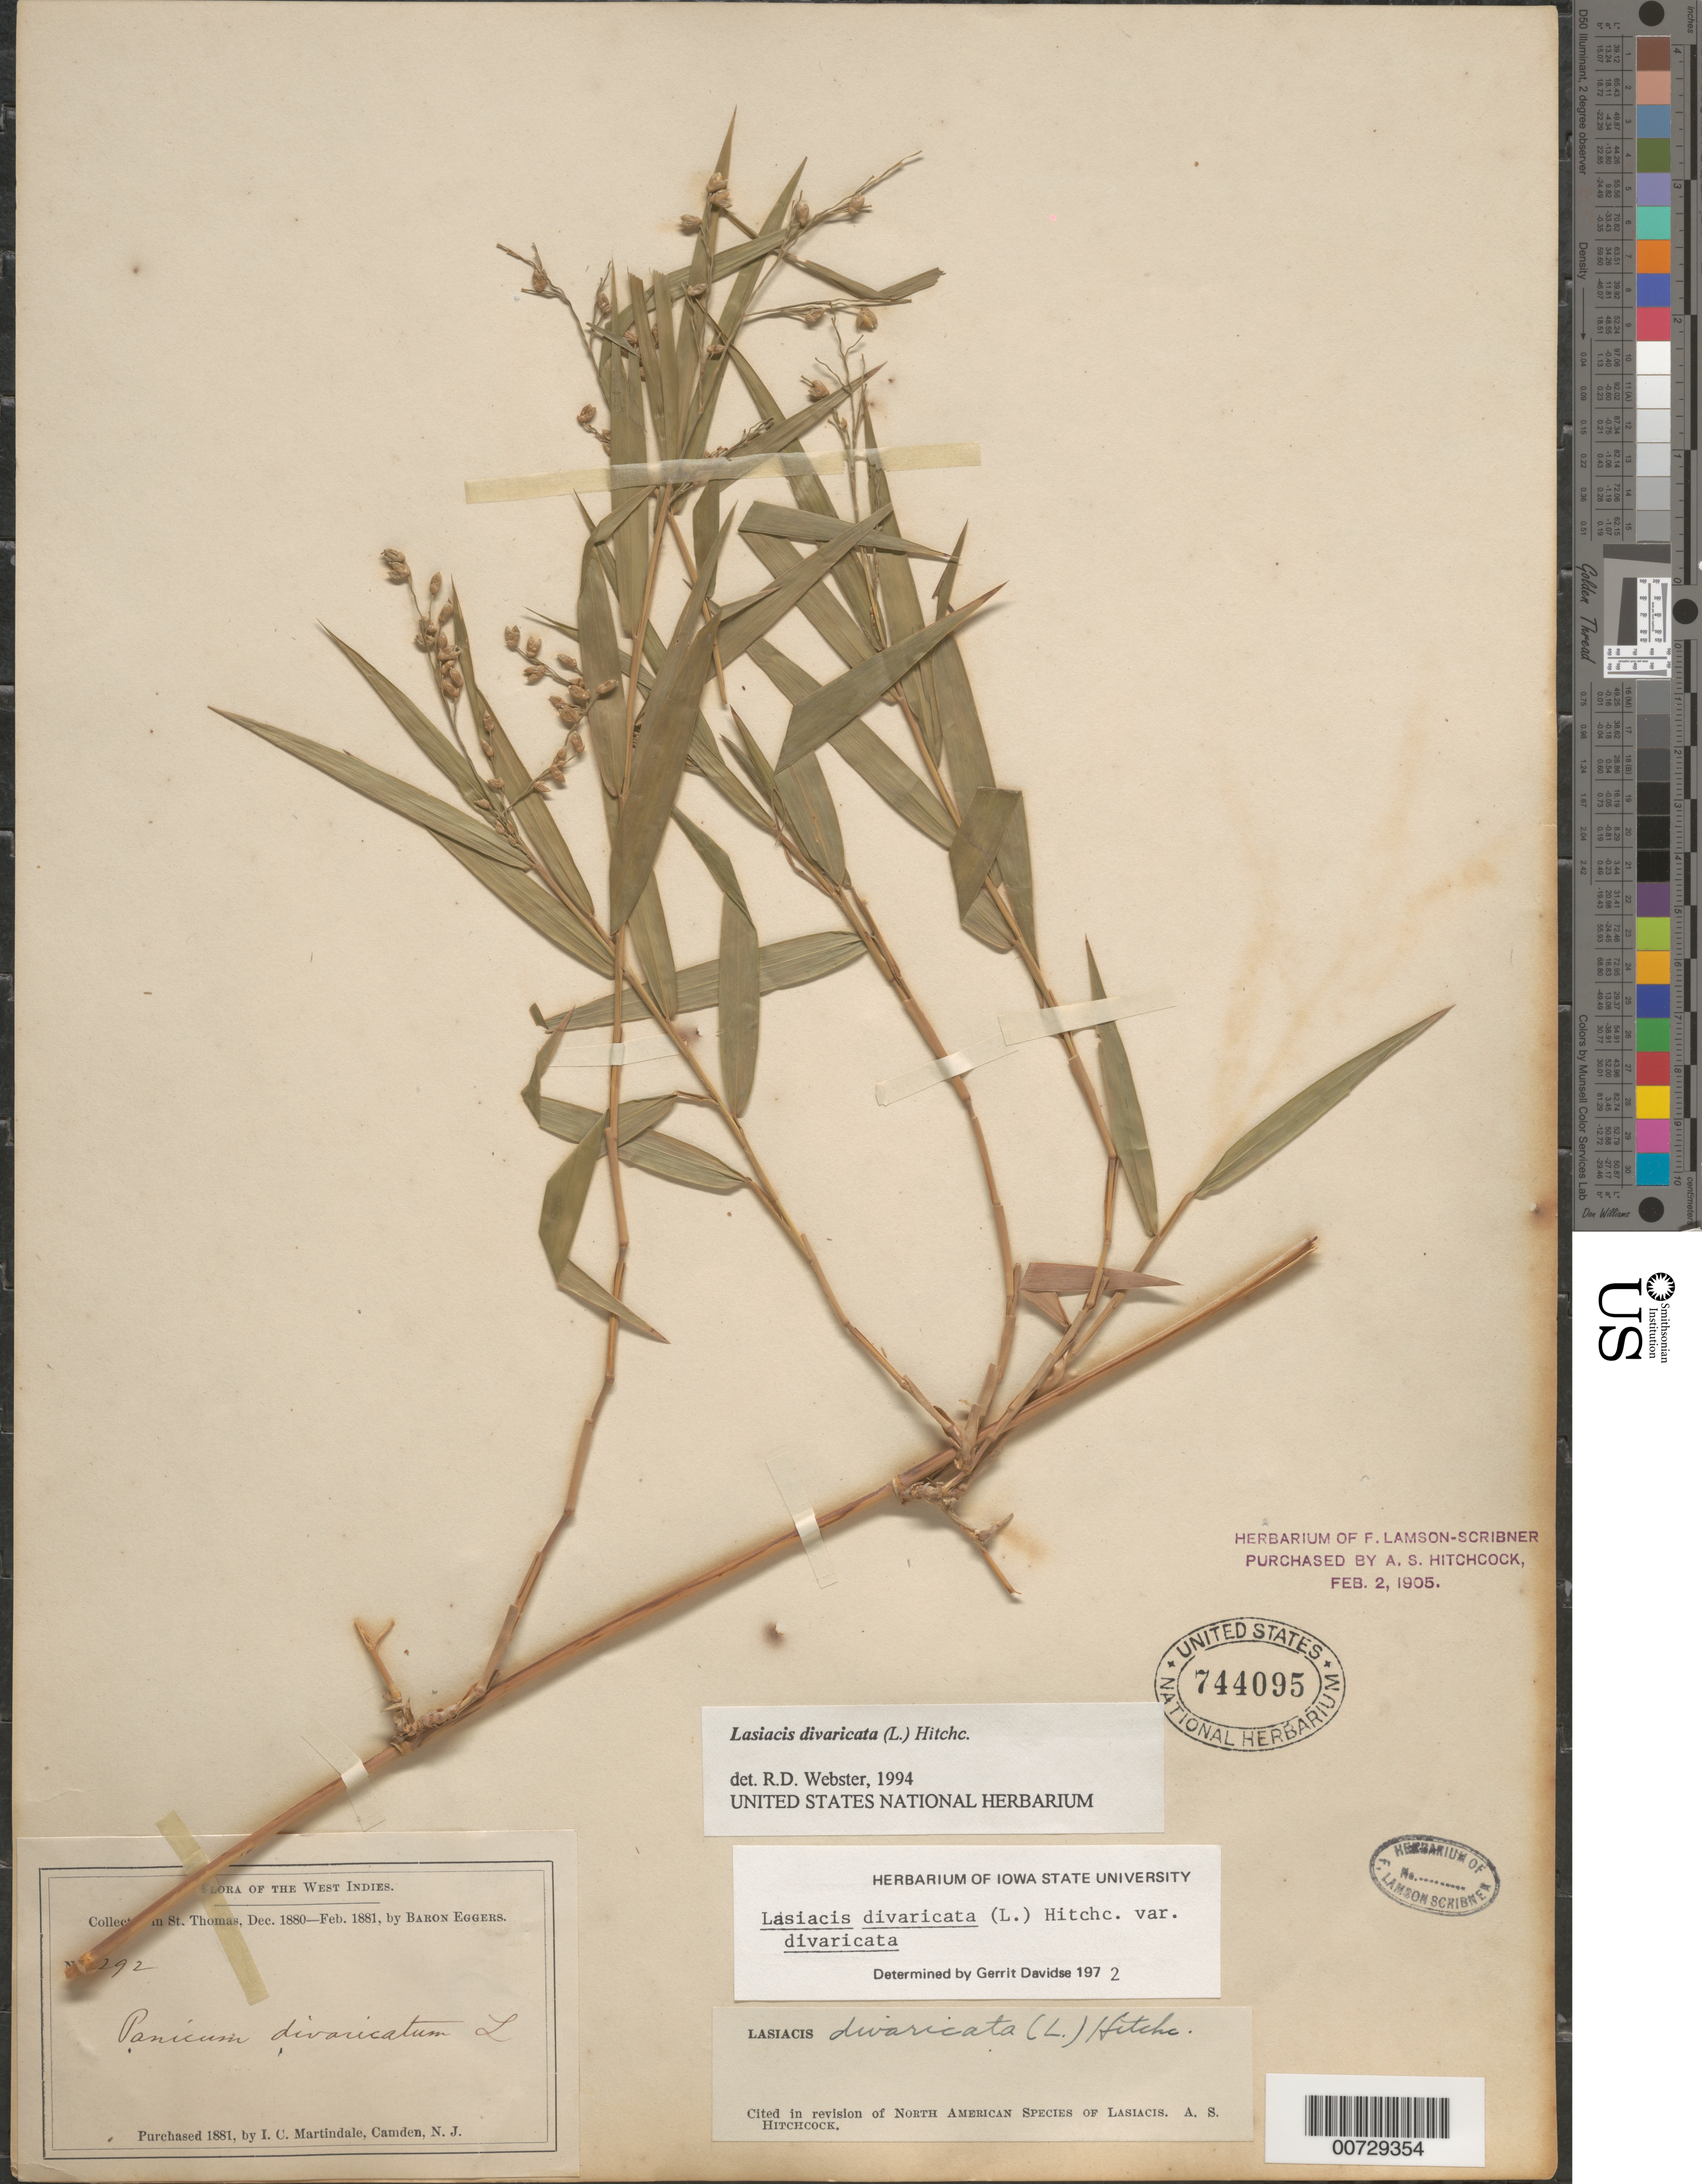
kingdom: Plantae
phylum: Tracheophyta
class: Liliopsida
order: Poales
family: Poaceae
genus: Lasiacis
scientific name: Lasiacis divaricata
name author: (L.) Hitchc.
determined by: Webster, Robert D.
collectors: H. F. A. von Eggers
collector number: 292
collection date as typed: Dec 1880 to -- Feb 1881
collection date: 1880-12/1881-02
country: U.S. Virgin Islands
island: St. Thomas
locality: St. Thomas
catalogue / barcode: US 744095